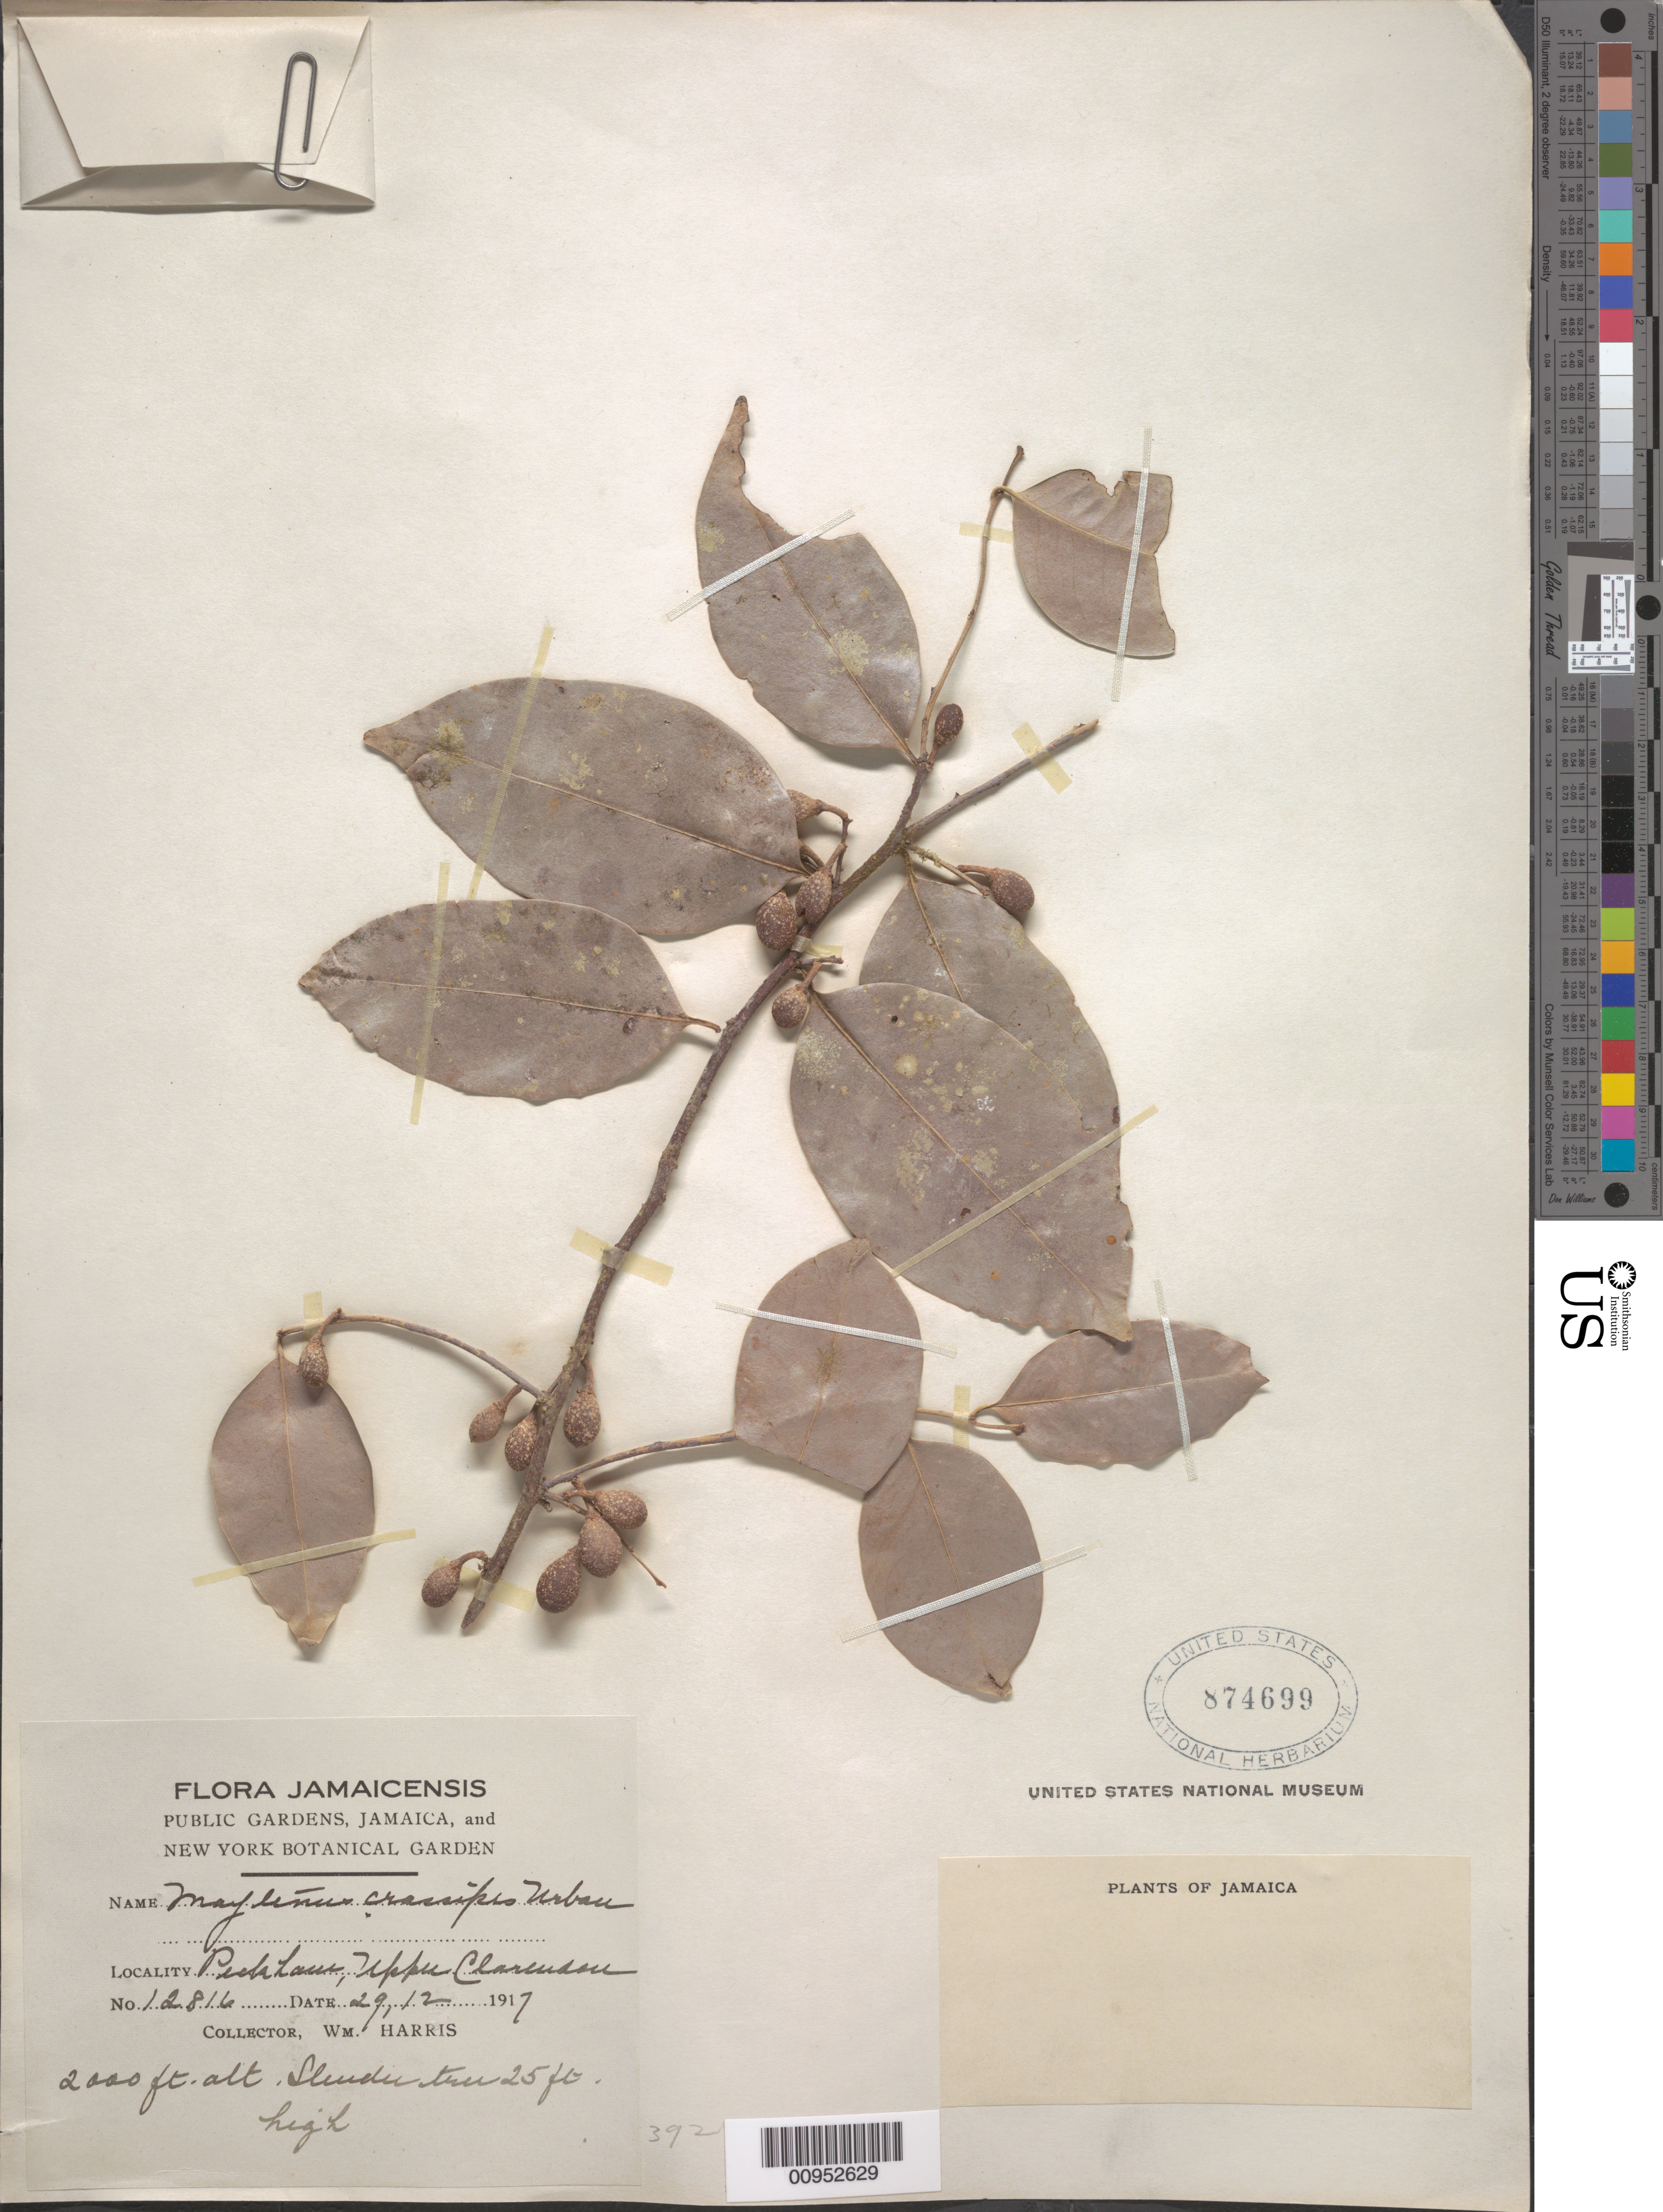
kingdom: Plantae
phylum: Tracheophyta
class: Magnoliopsida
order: Celastrales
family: Celastraceae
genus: Maytenus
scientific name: Maytenus crassipes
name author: Urb.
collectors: W. H. Harris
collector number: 12816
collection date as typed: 29 Dec 1917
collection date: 1917-12-29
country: Jamaica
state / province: Clarendon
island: Jamaica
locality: Peckhaus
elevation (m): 610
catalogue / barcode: US 874699